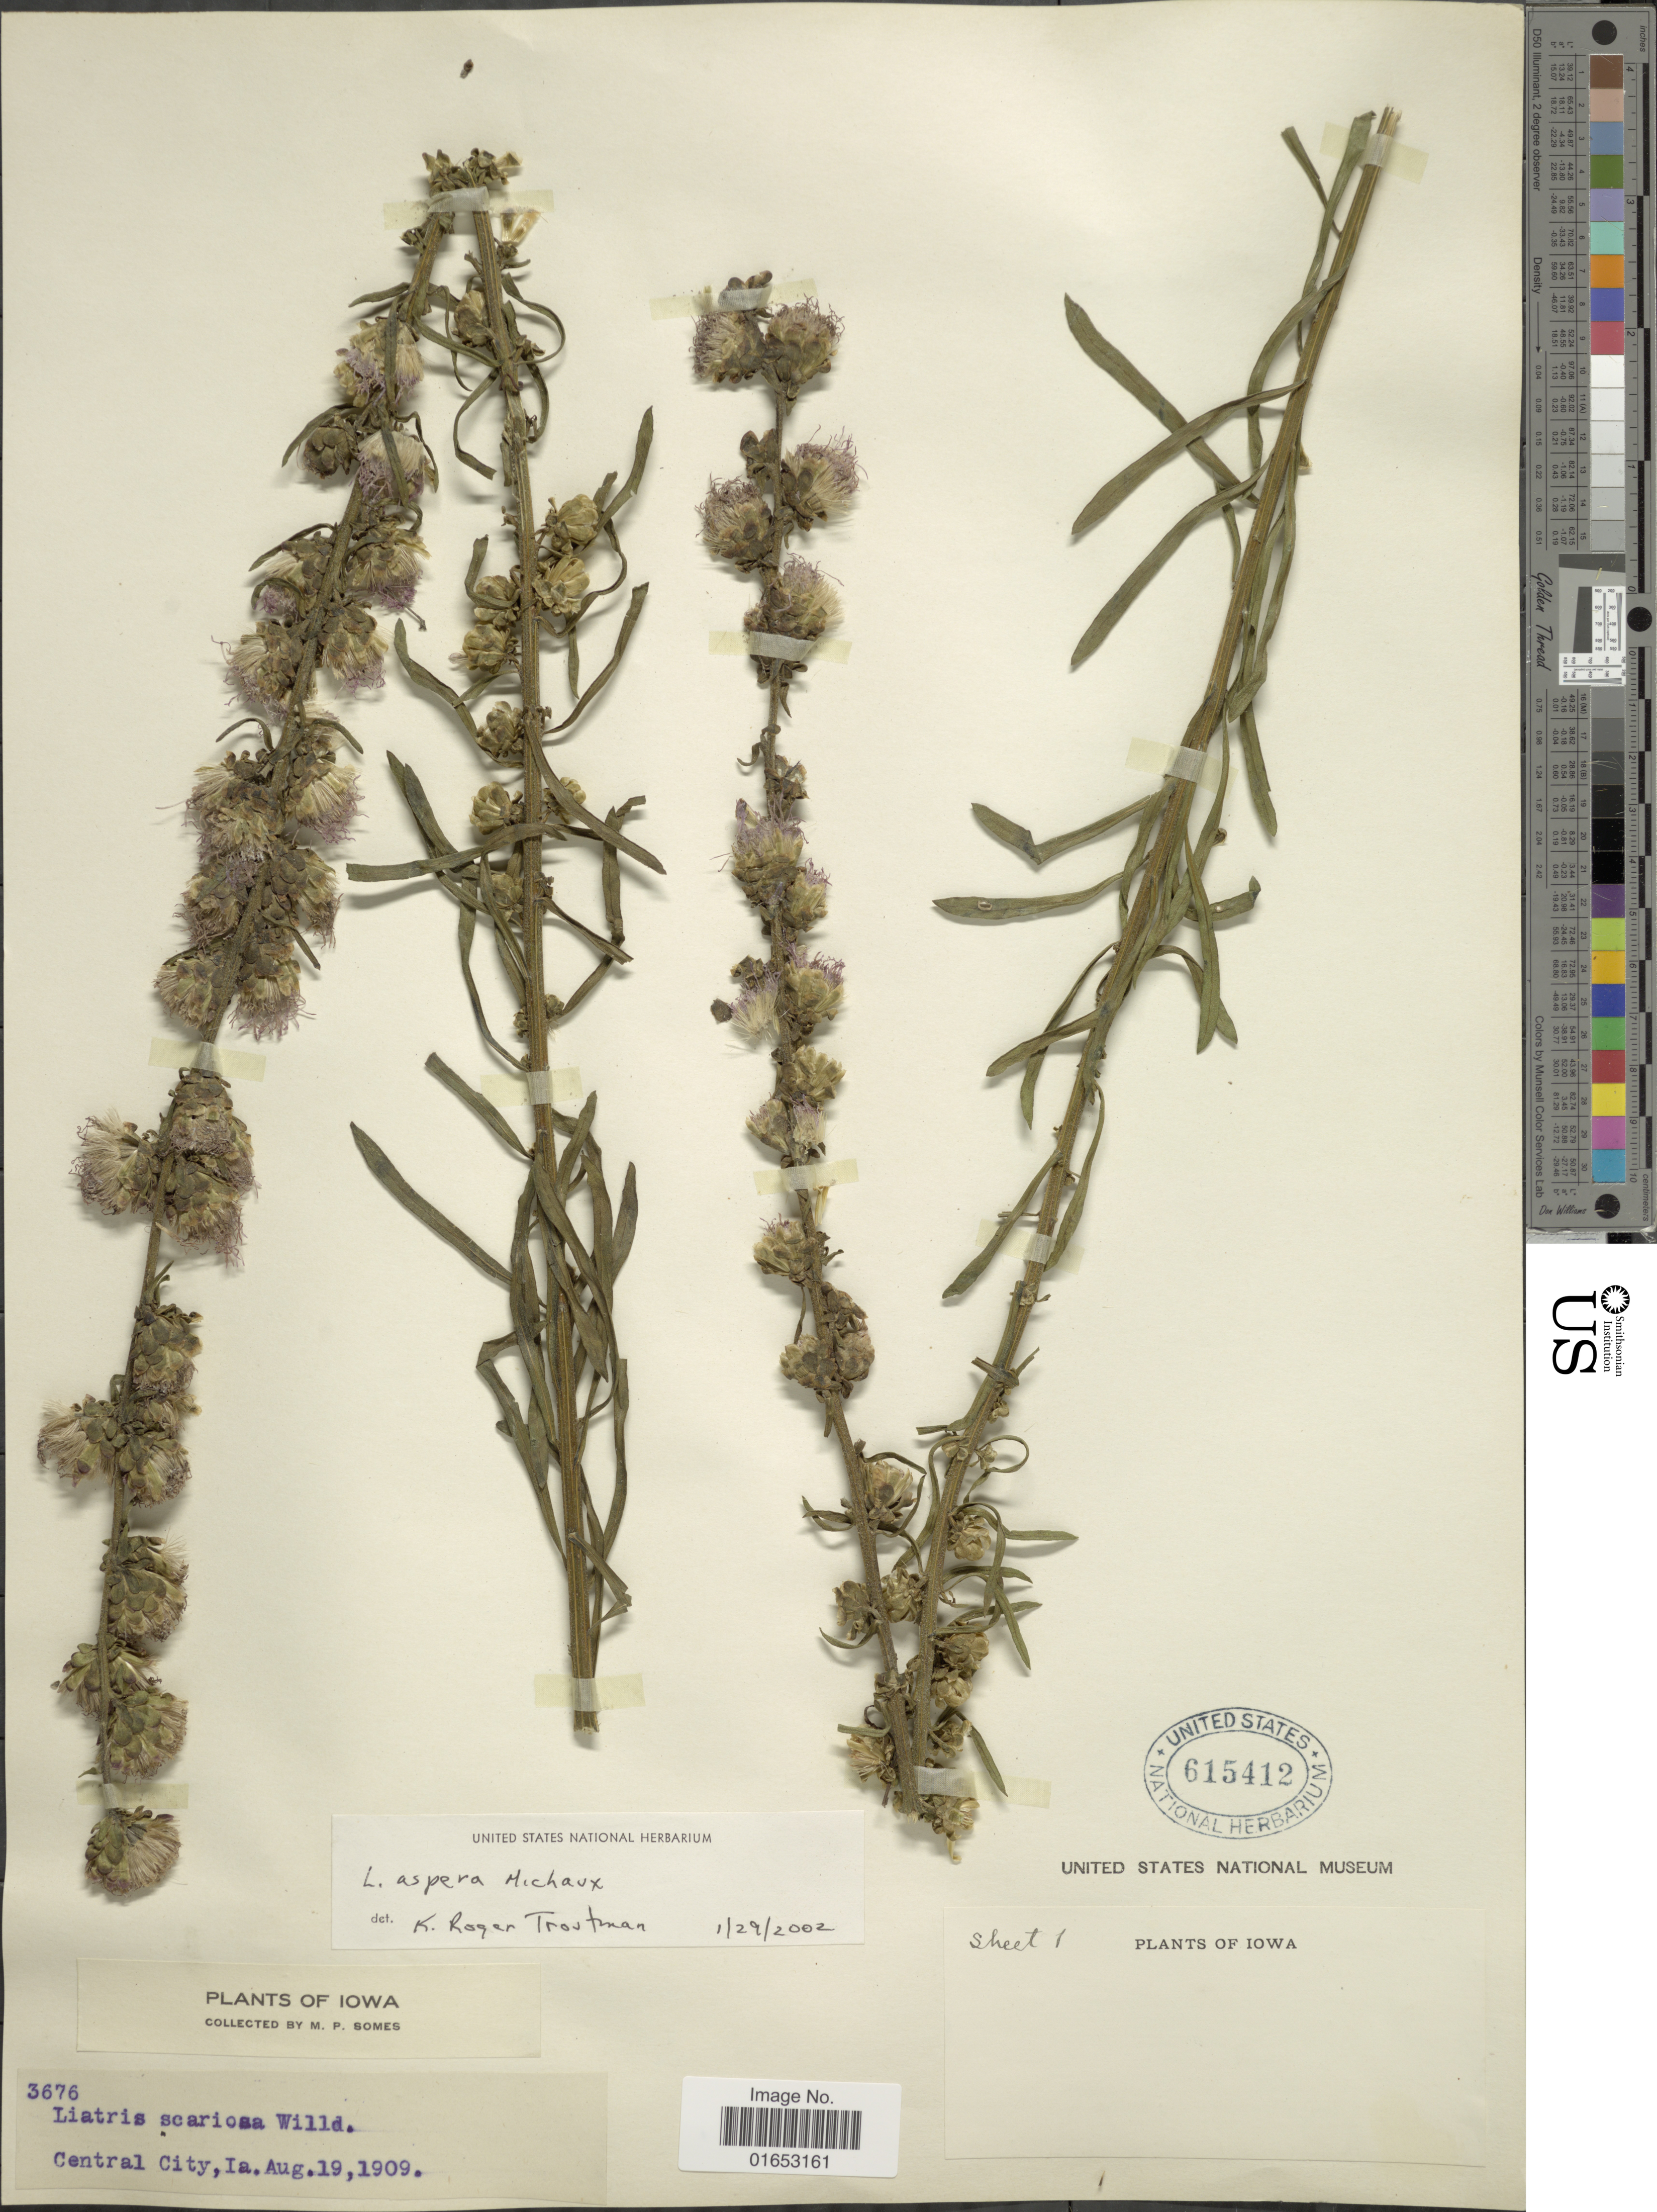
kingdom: Plantae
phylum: Tracheophyta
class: Magnoliopsida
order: Asterales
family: Asteraceae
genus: Liatris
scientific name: Liatris aspera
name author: Michx.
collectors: M. Somes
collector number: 3676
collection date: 1909-08-19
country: United States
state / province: Iowa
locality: Central City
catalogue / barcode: US 615412